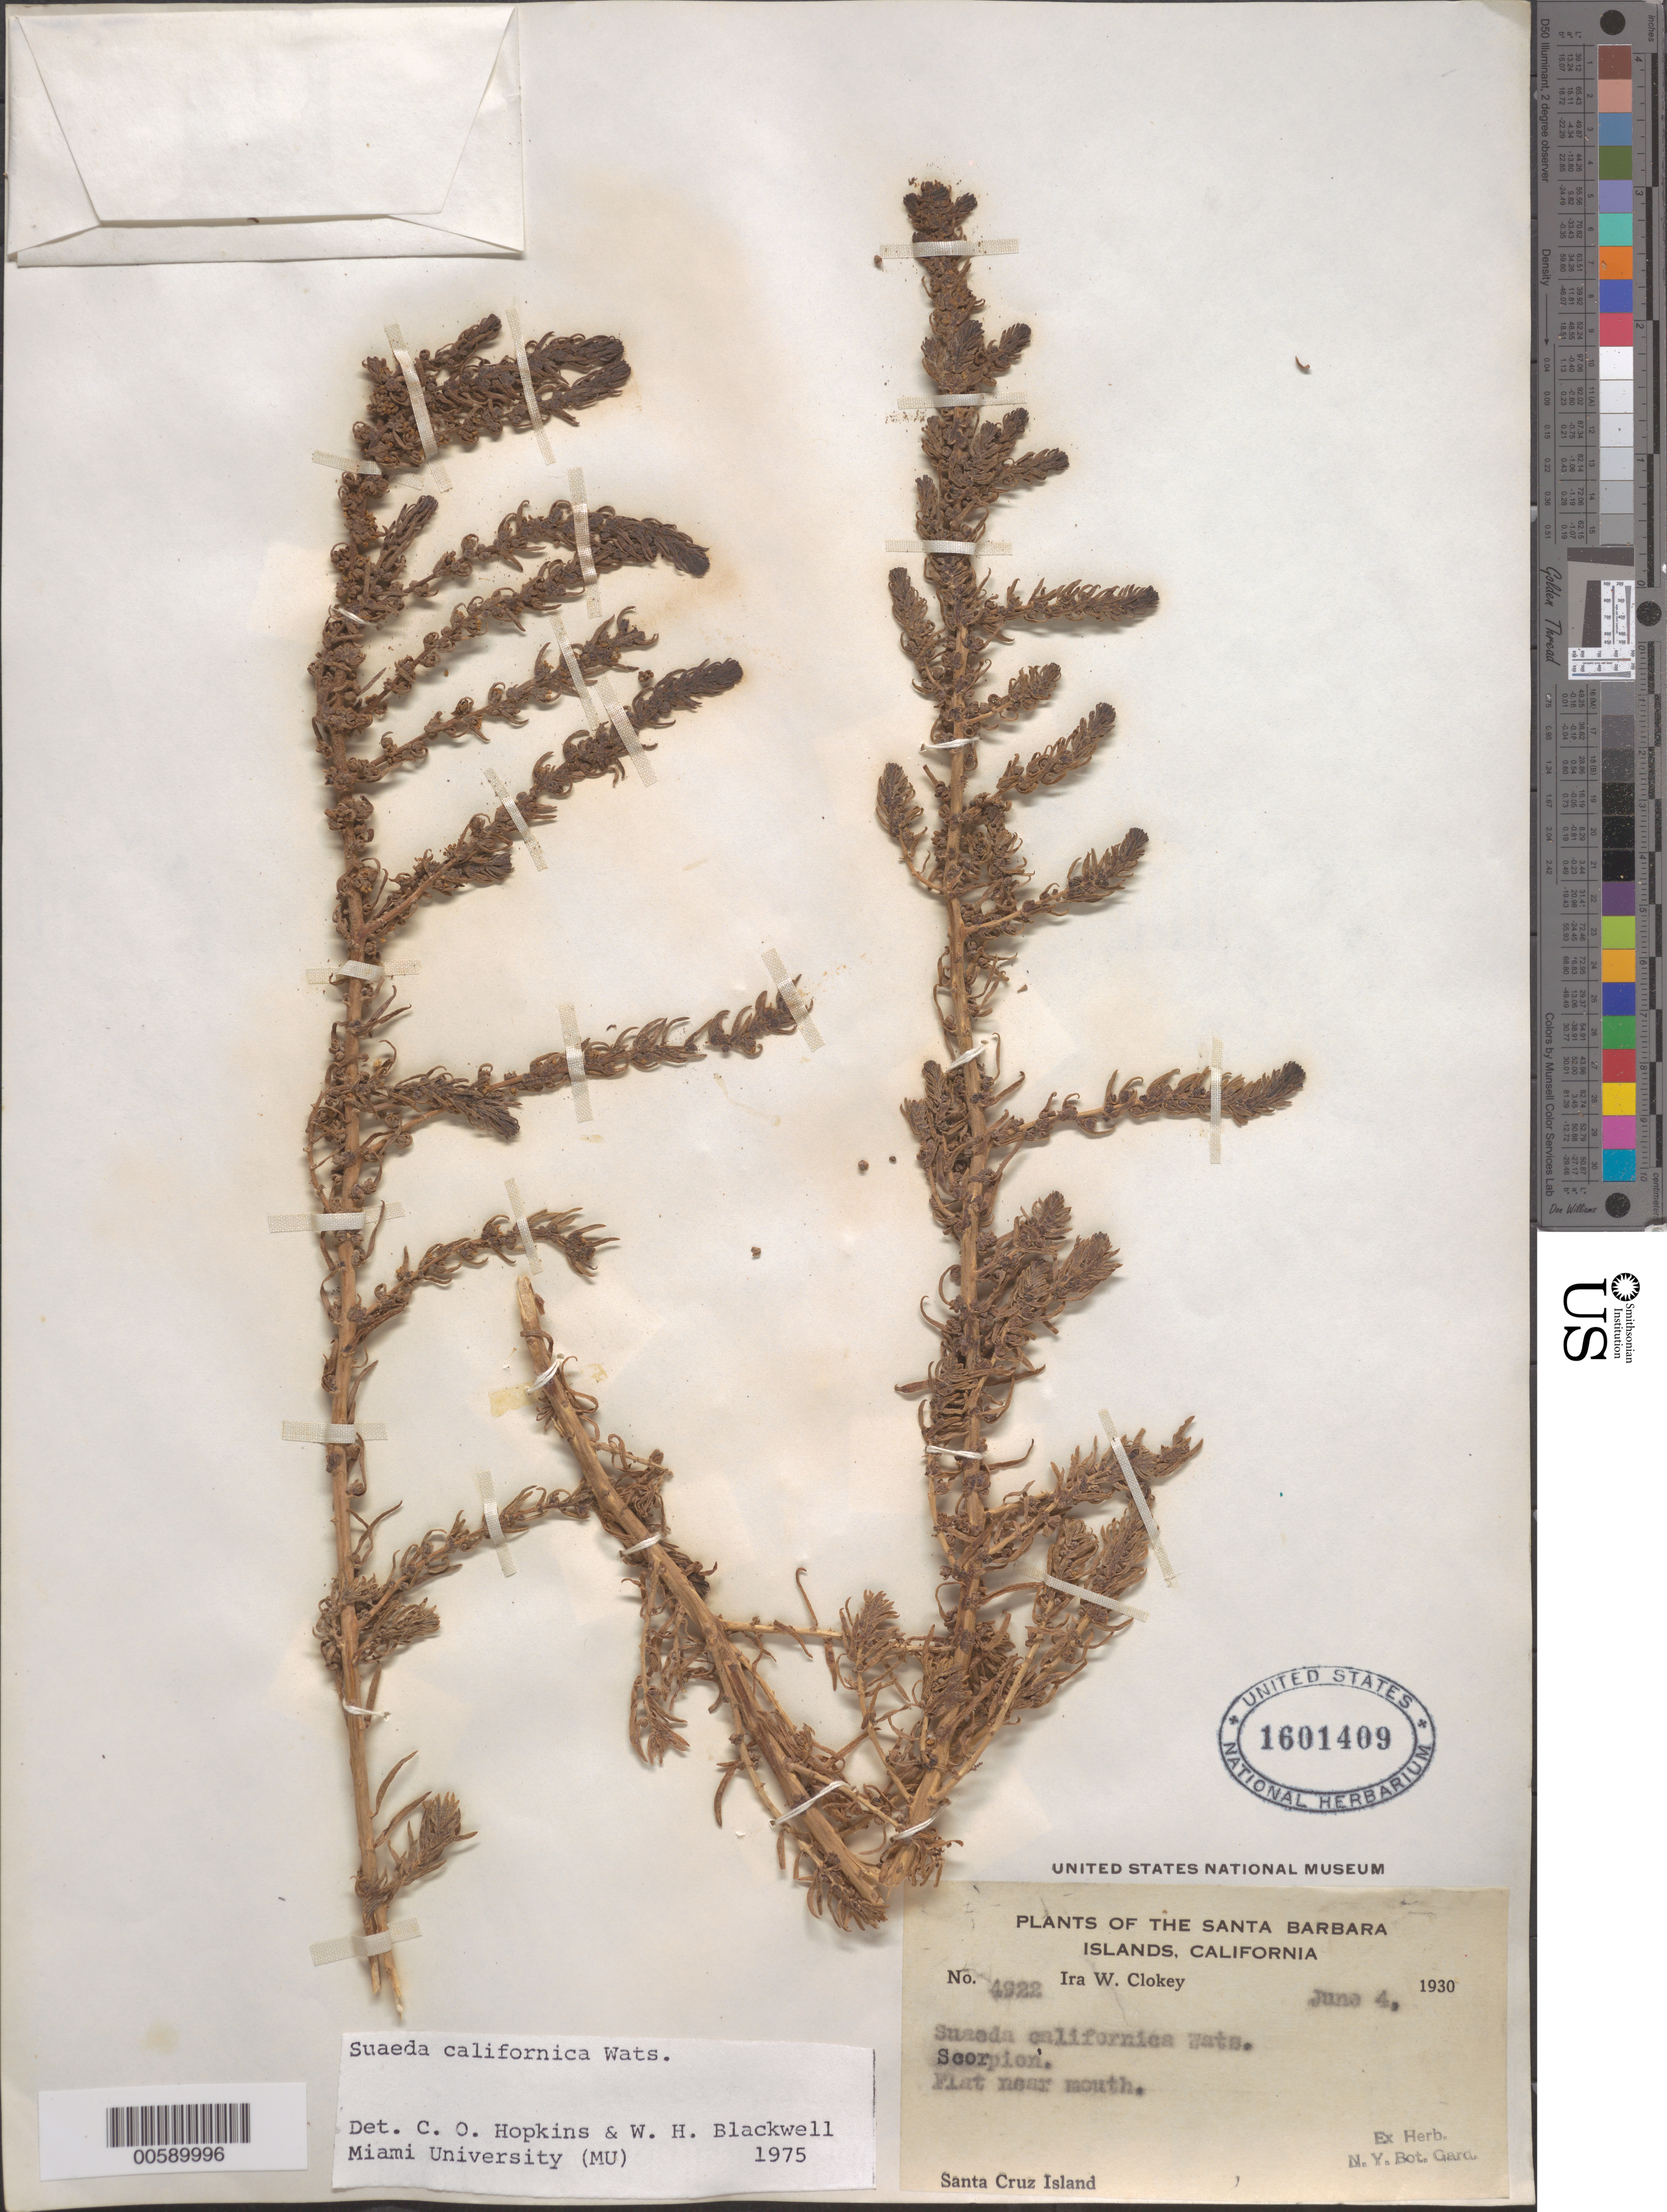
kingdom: Plantae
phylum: Tracheophyta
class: Magnoliopsida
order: Caryophyllales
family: Amaranthaceae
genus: Suaeda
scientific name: Suaeda californica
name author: S. Watson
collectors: I. W. Clokey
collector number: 4922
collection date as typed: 04 Jun 1930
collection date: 1930-06-04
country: United States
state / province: California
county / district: Santa Barbara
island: Santa Cruz Island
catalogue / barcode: US 1601409